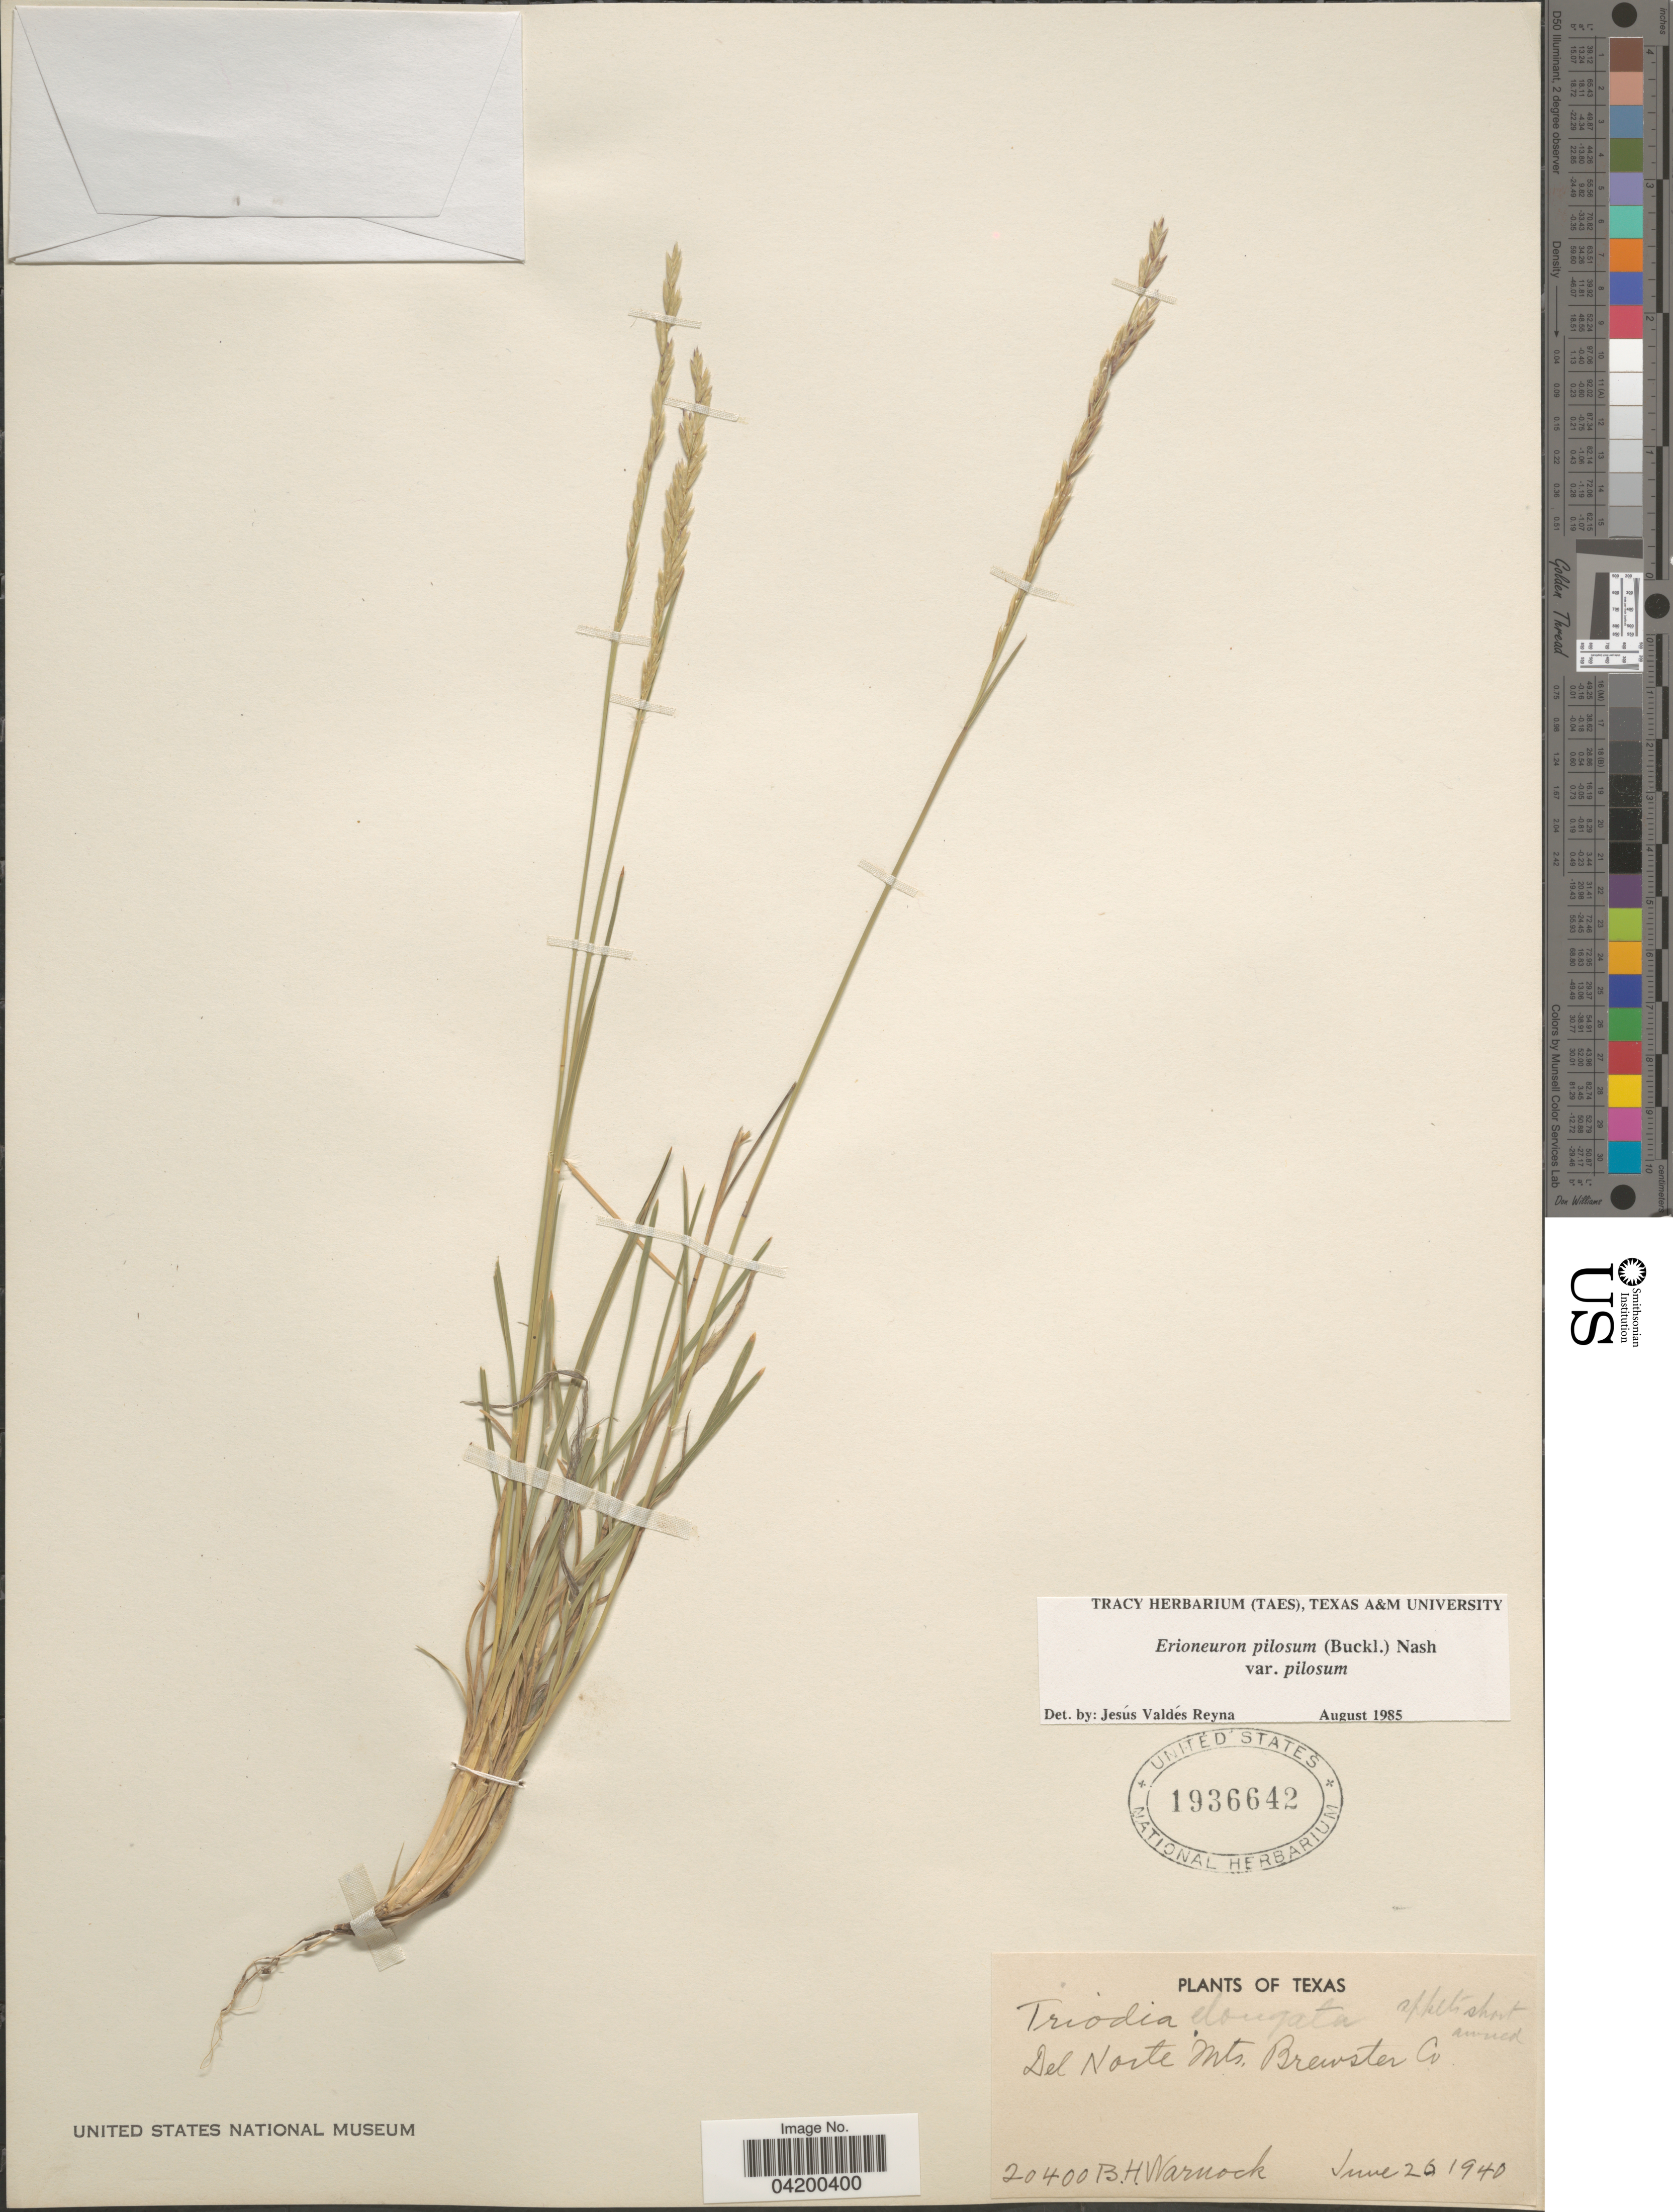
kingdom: Plantae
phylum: Tracheophyta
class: Liliopsida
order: Poales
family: Poaceae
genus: Erioneuron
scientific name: Erioneuron pilosum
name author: (Buckley) Nash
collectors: B. H. Warnock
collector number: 20400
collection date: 1940-06-26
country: United States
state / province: Texas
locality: Del Norte Mts, Brewster Co.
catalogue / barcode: US 1936642